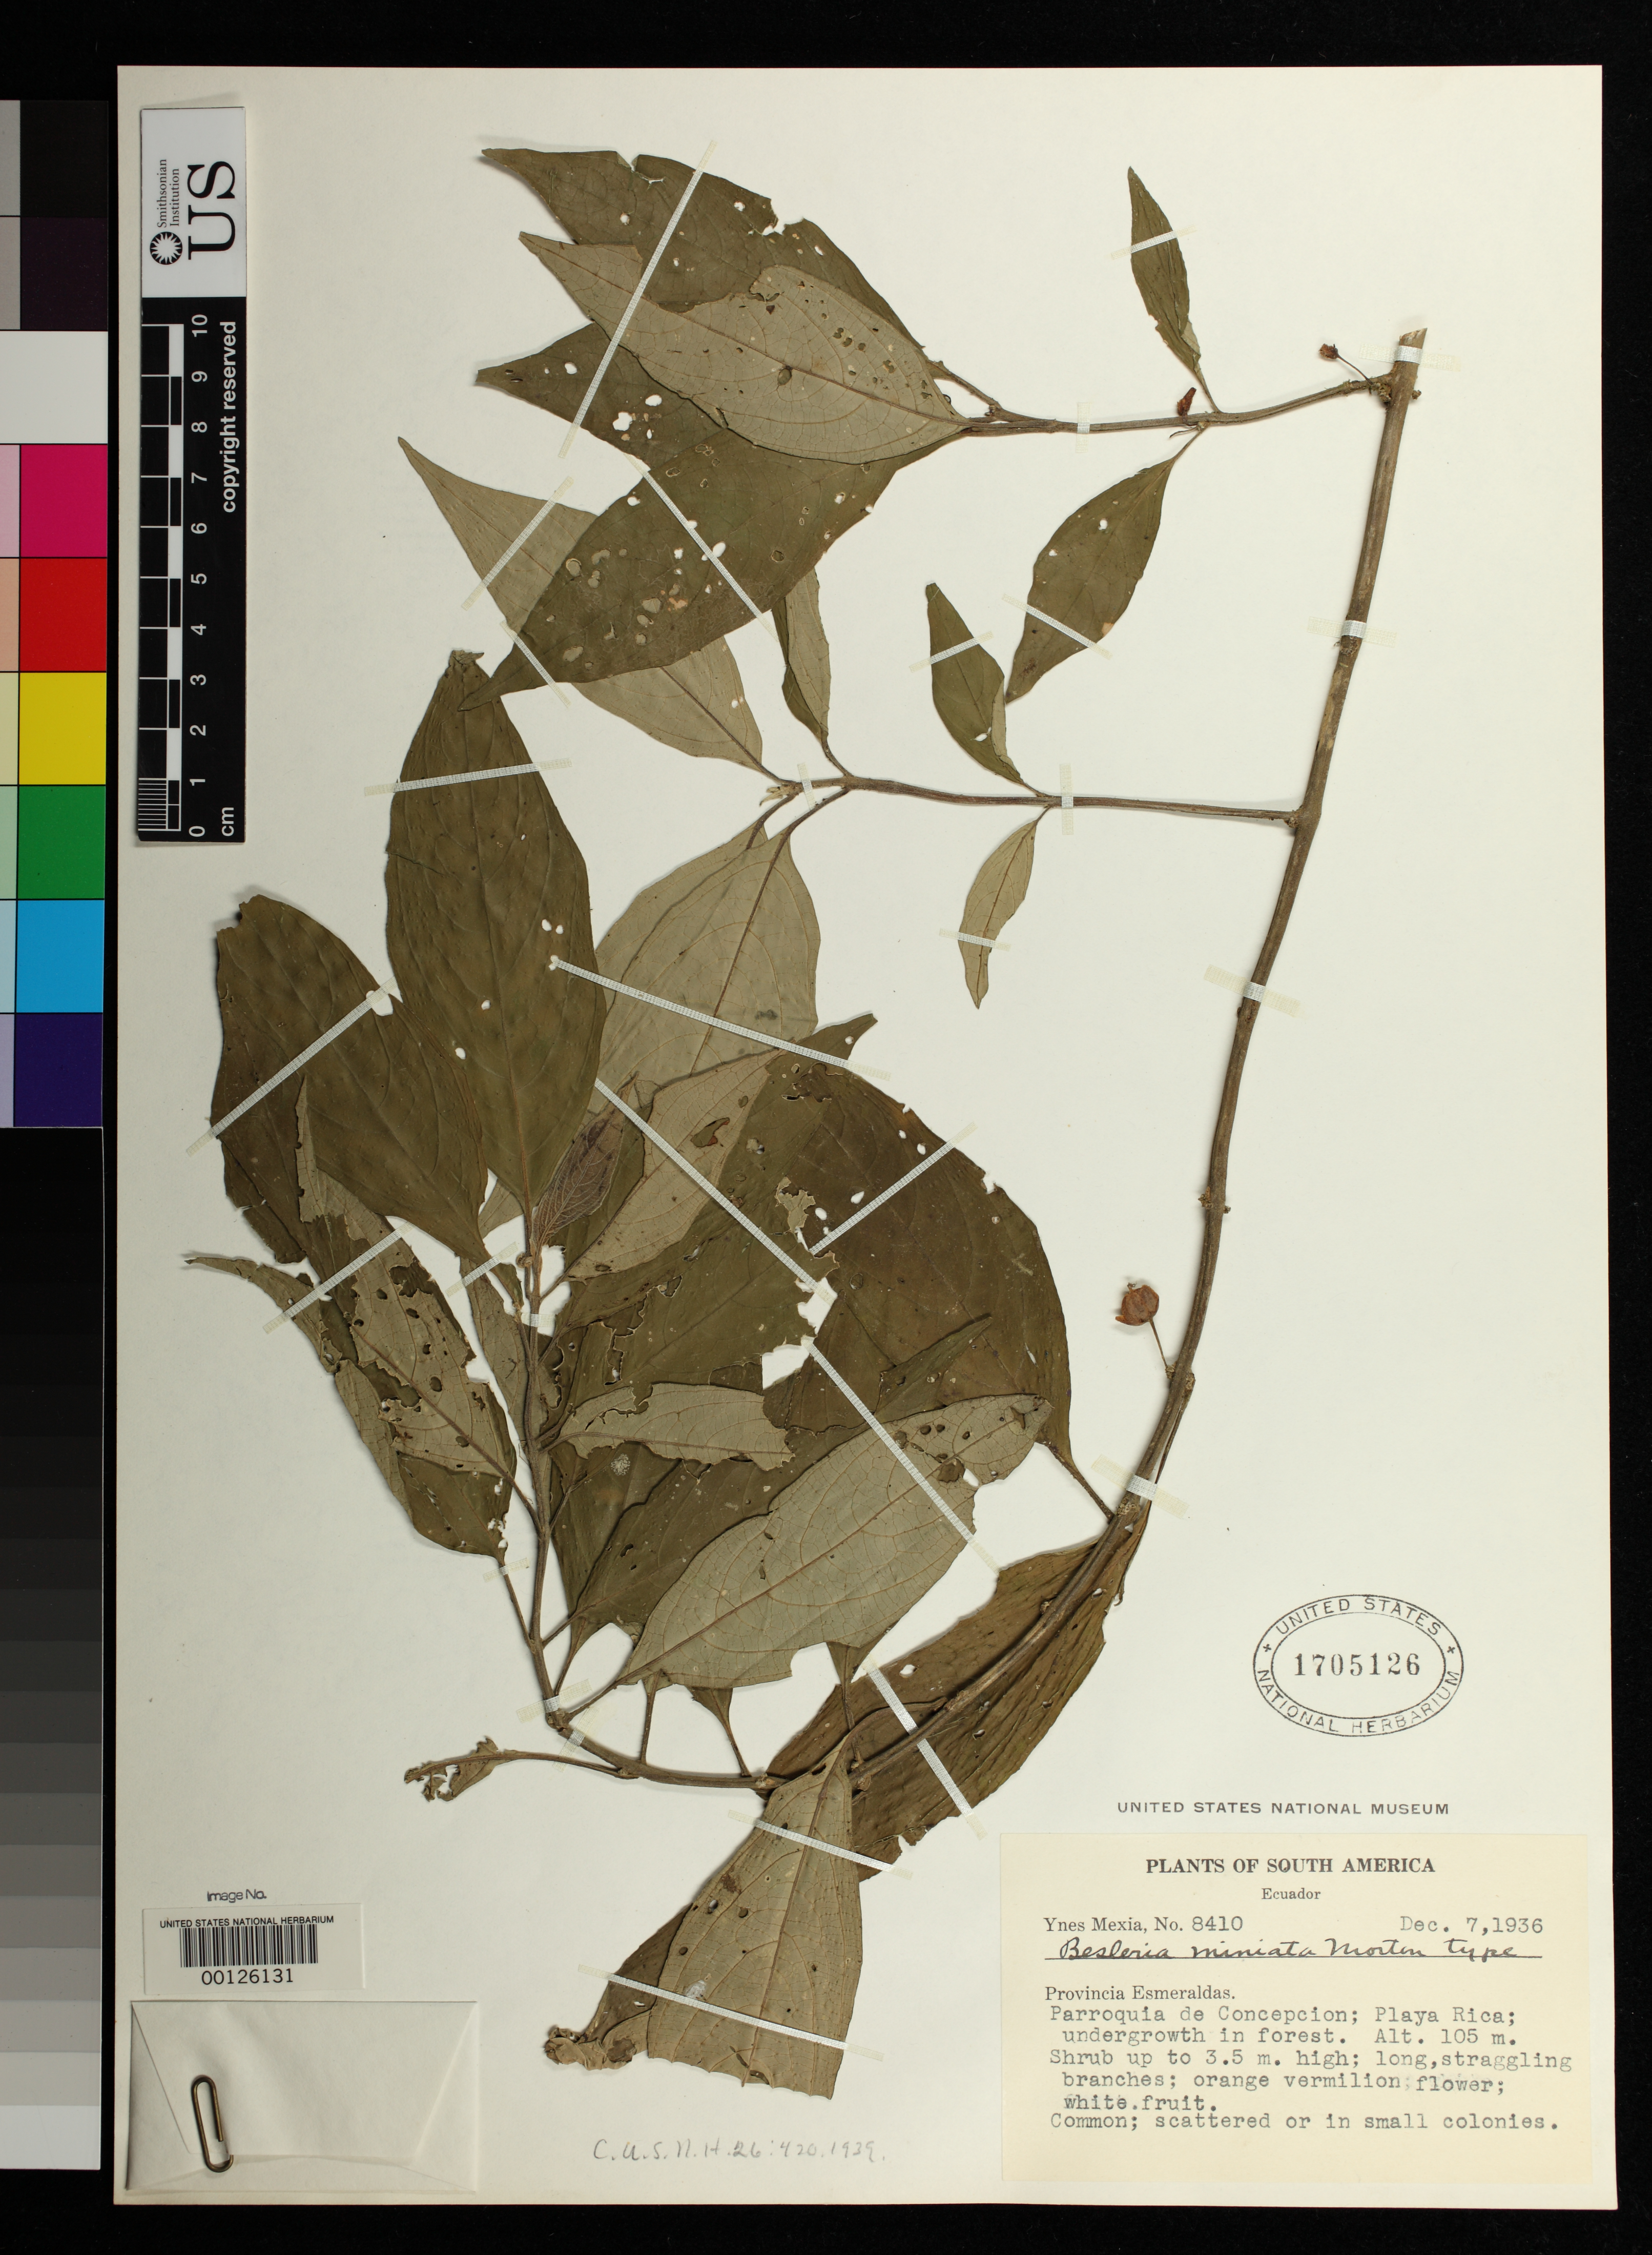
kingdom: Plantae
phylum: Tracheophyta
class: Magnoliopsida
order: Lamiales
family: Gesneriaceae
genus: Besleria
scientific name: Besleria miniata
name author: C.V. Morton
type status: Holotype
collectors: Y. Mexia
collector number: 8410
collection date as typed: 07 Dec 1936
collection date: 1936-12-07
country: Ecuador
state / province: Esmeraldas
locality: Parroquia de Concepcion.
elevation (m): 105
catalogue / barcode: US 1705126